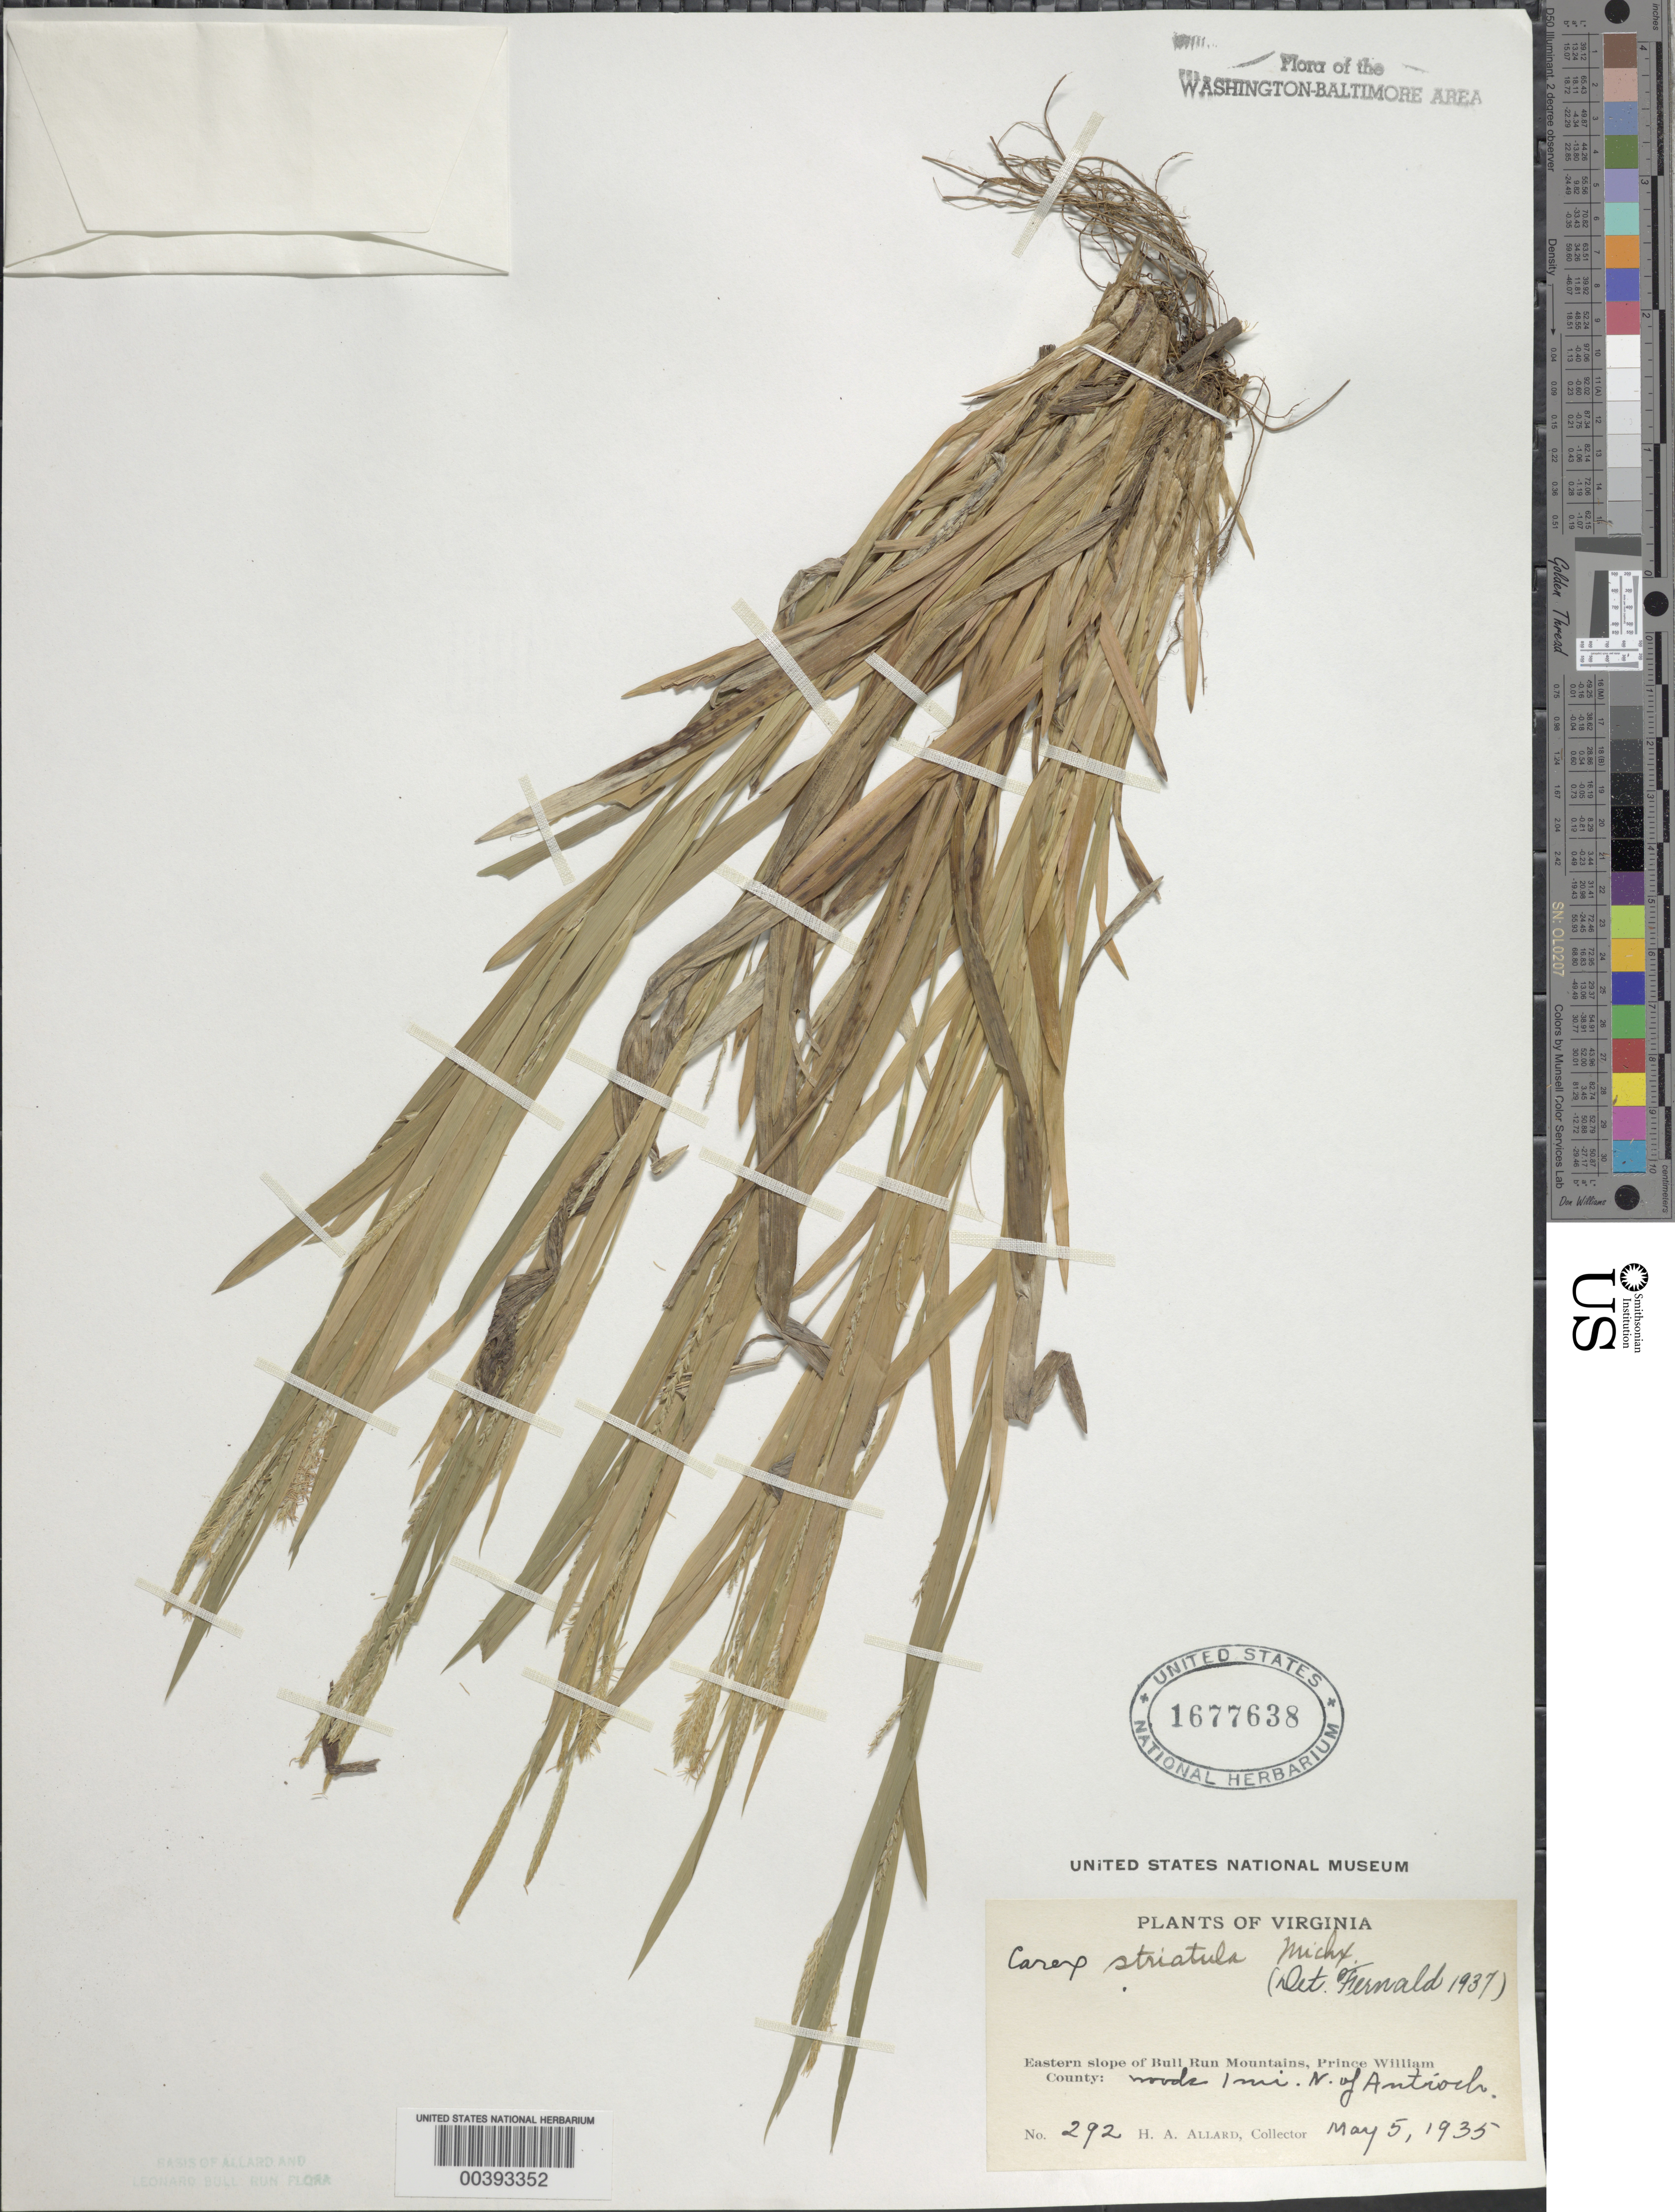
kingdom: Plantae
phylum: Tracheophyta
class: Liliopsida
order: Poales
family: Cyperaceae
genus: Carex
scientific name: Carex striatula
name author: Michx.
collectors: H. A. Allard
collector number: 292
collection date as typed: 05 May 1935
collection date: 1935-05-05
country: United States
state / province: Virginia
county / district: Prince William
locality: North of Antioch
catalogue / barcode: US 1677638